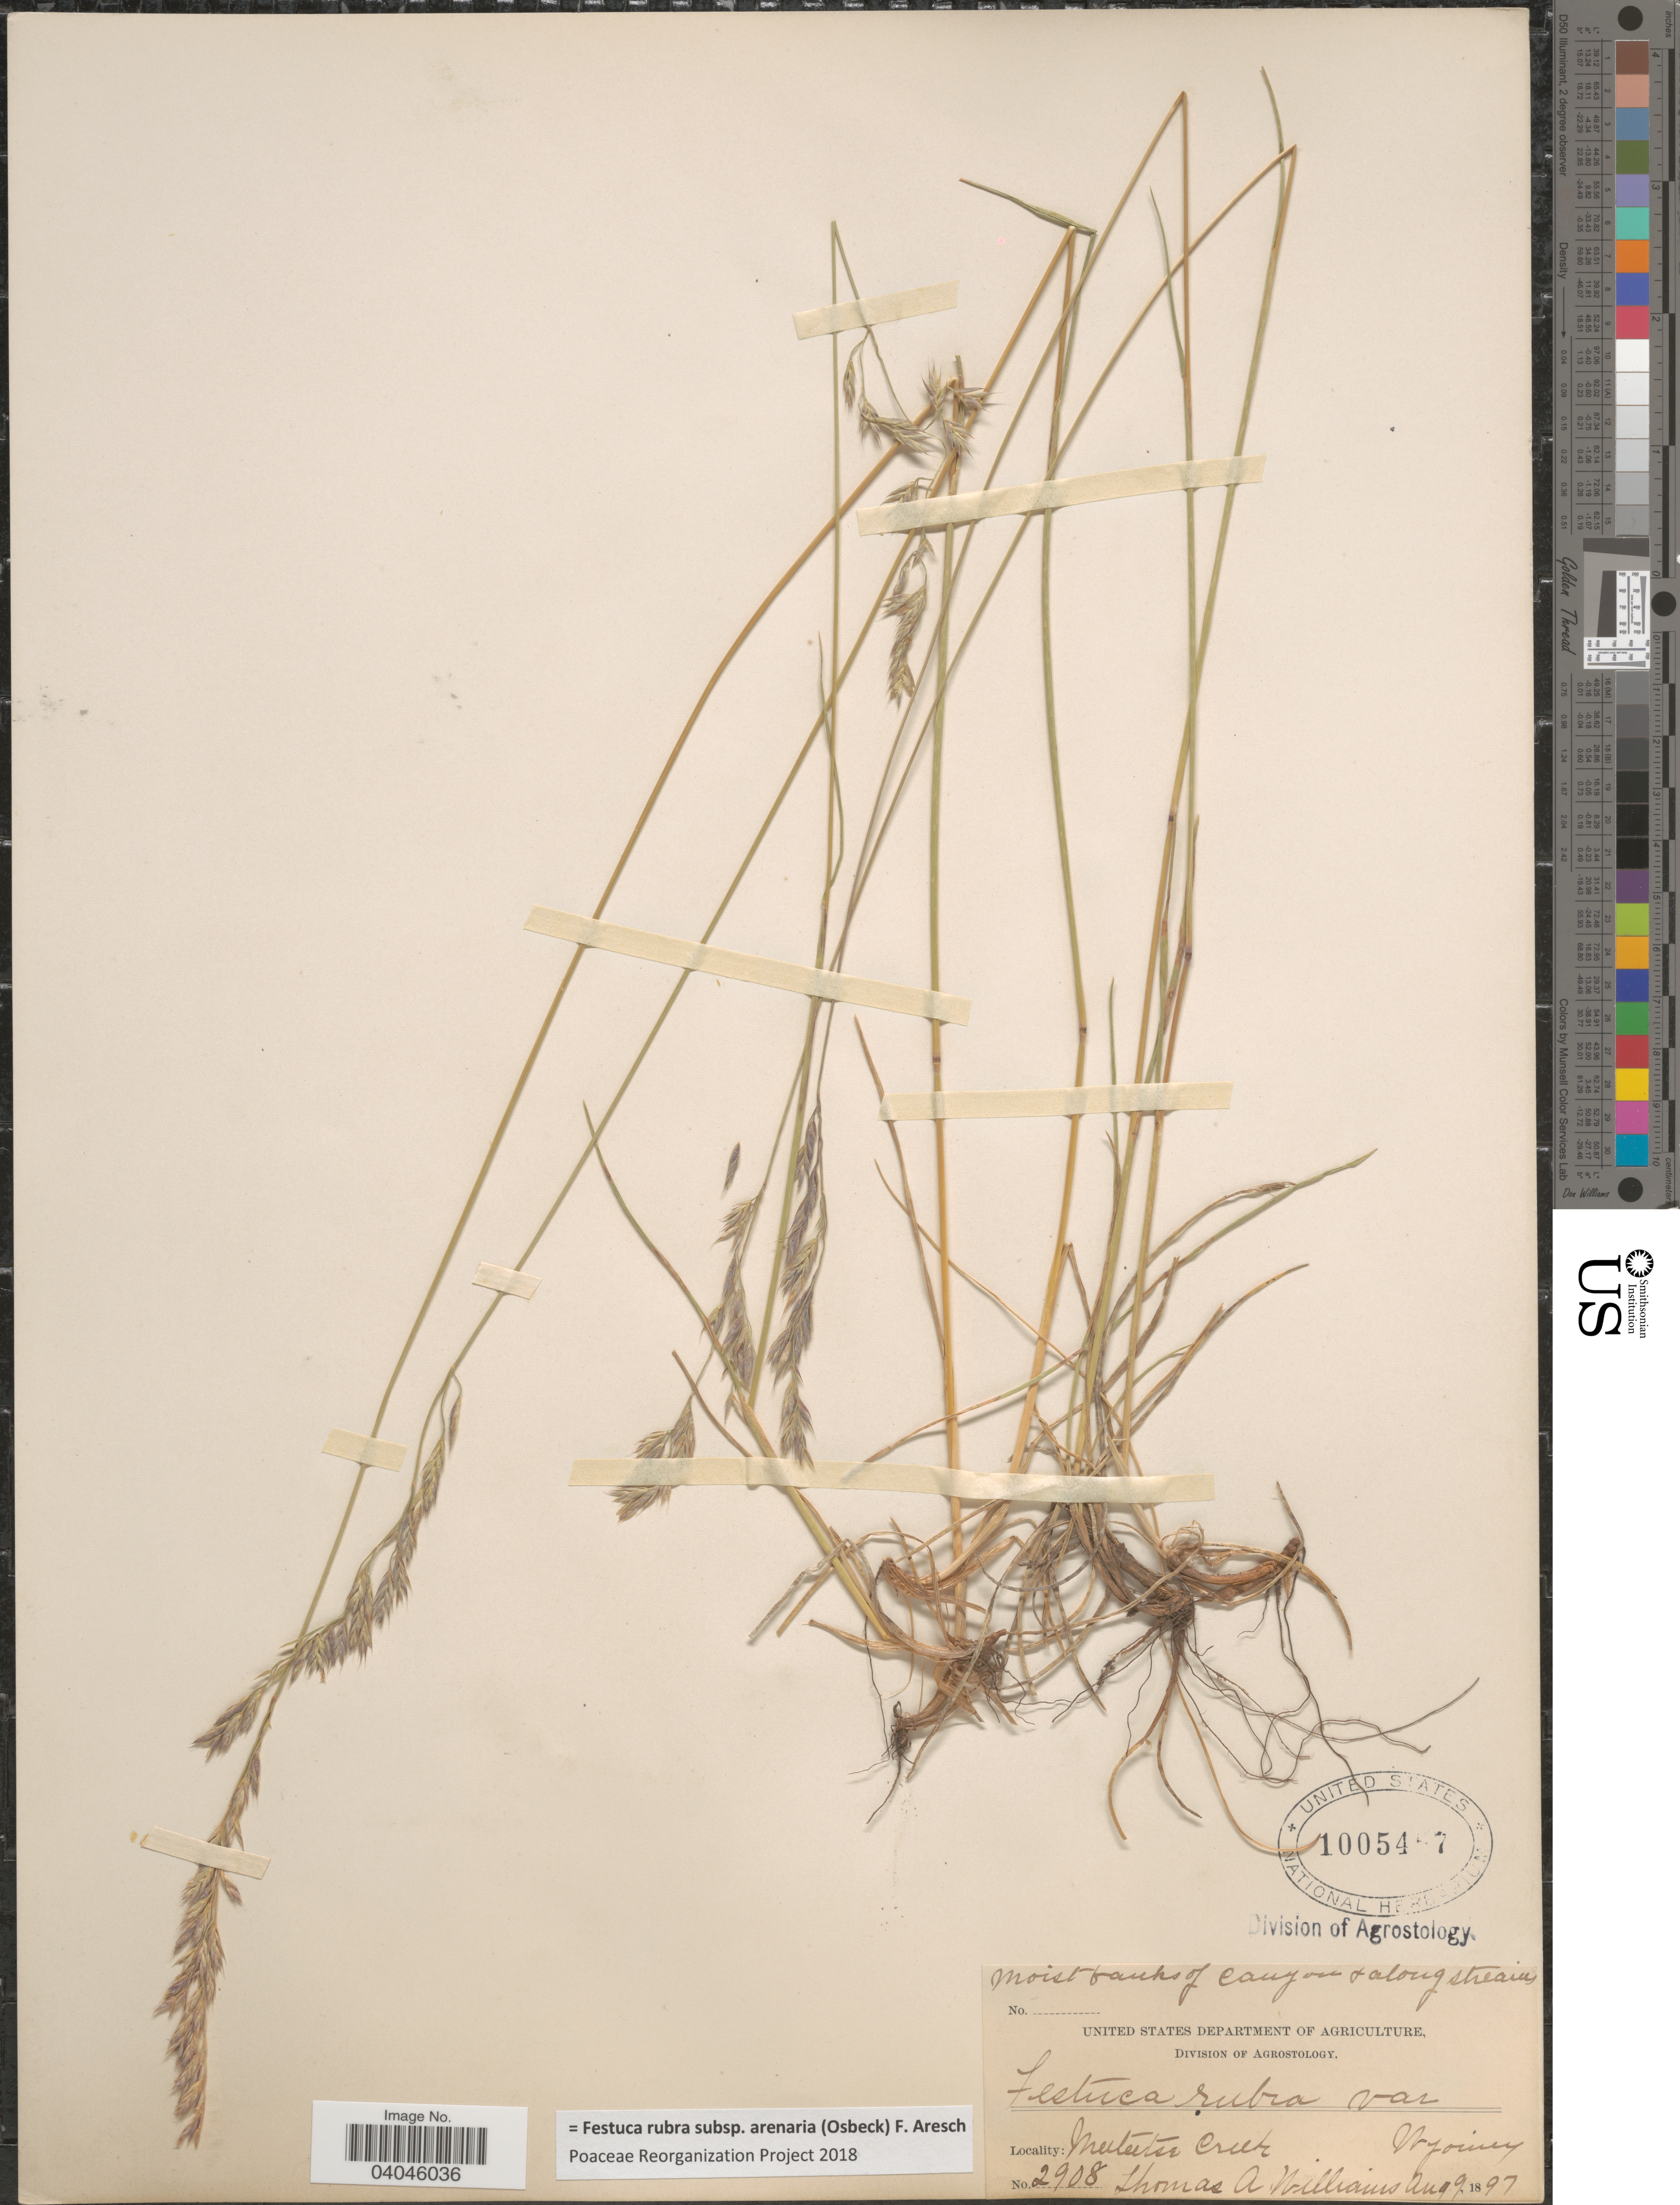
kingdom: Plantae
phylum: Tracheophyta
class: Liliopsida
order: Poales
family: Poaceae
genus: Festuca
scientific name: Festuca rubra subsp. arenaria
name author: (Osbeck) F. Aresch.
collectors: T. A. Williams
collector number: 2908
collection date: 1897-08-09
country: United States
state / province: Wyoming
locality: Meeteetse Creek.